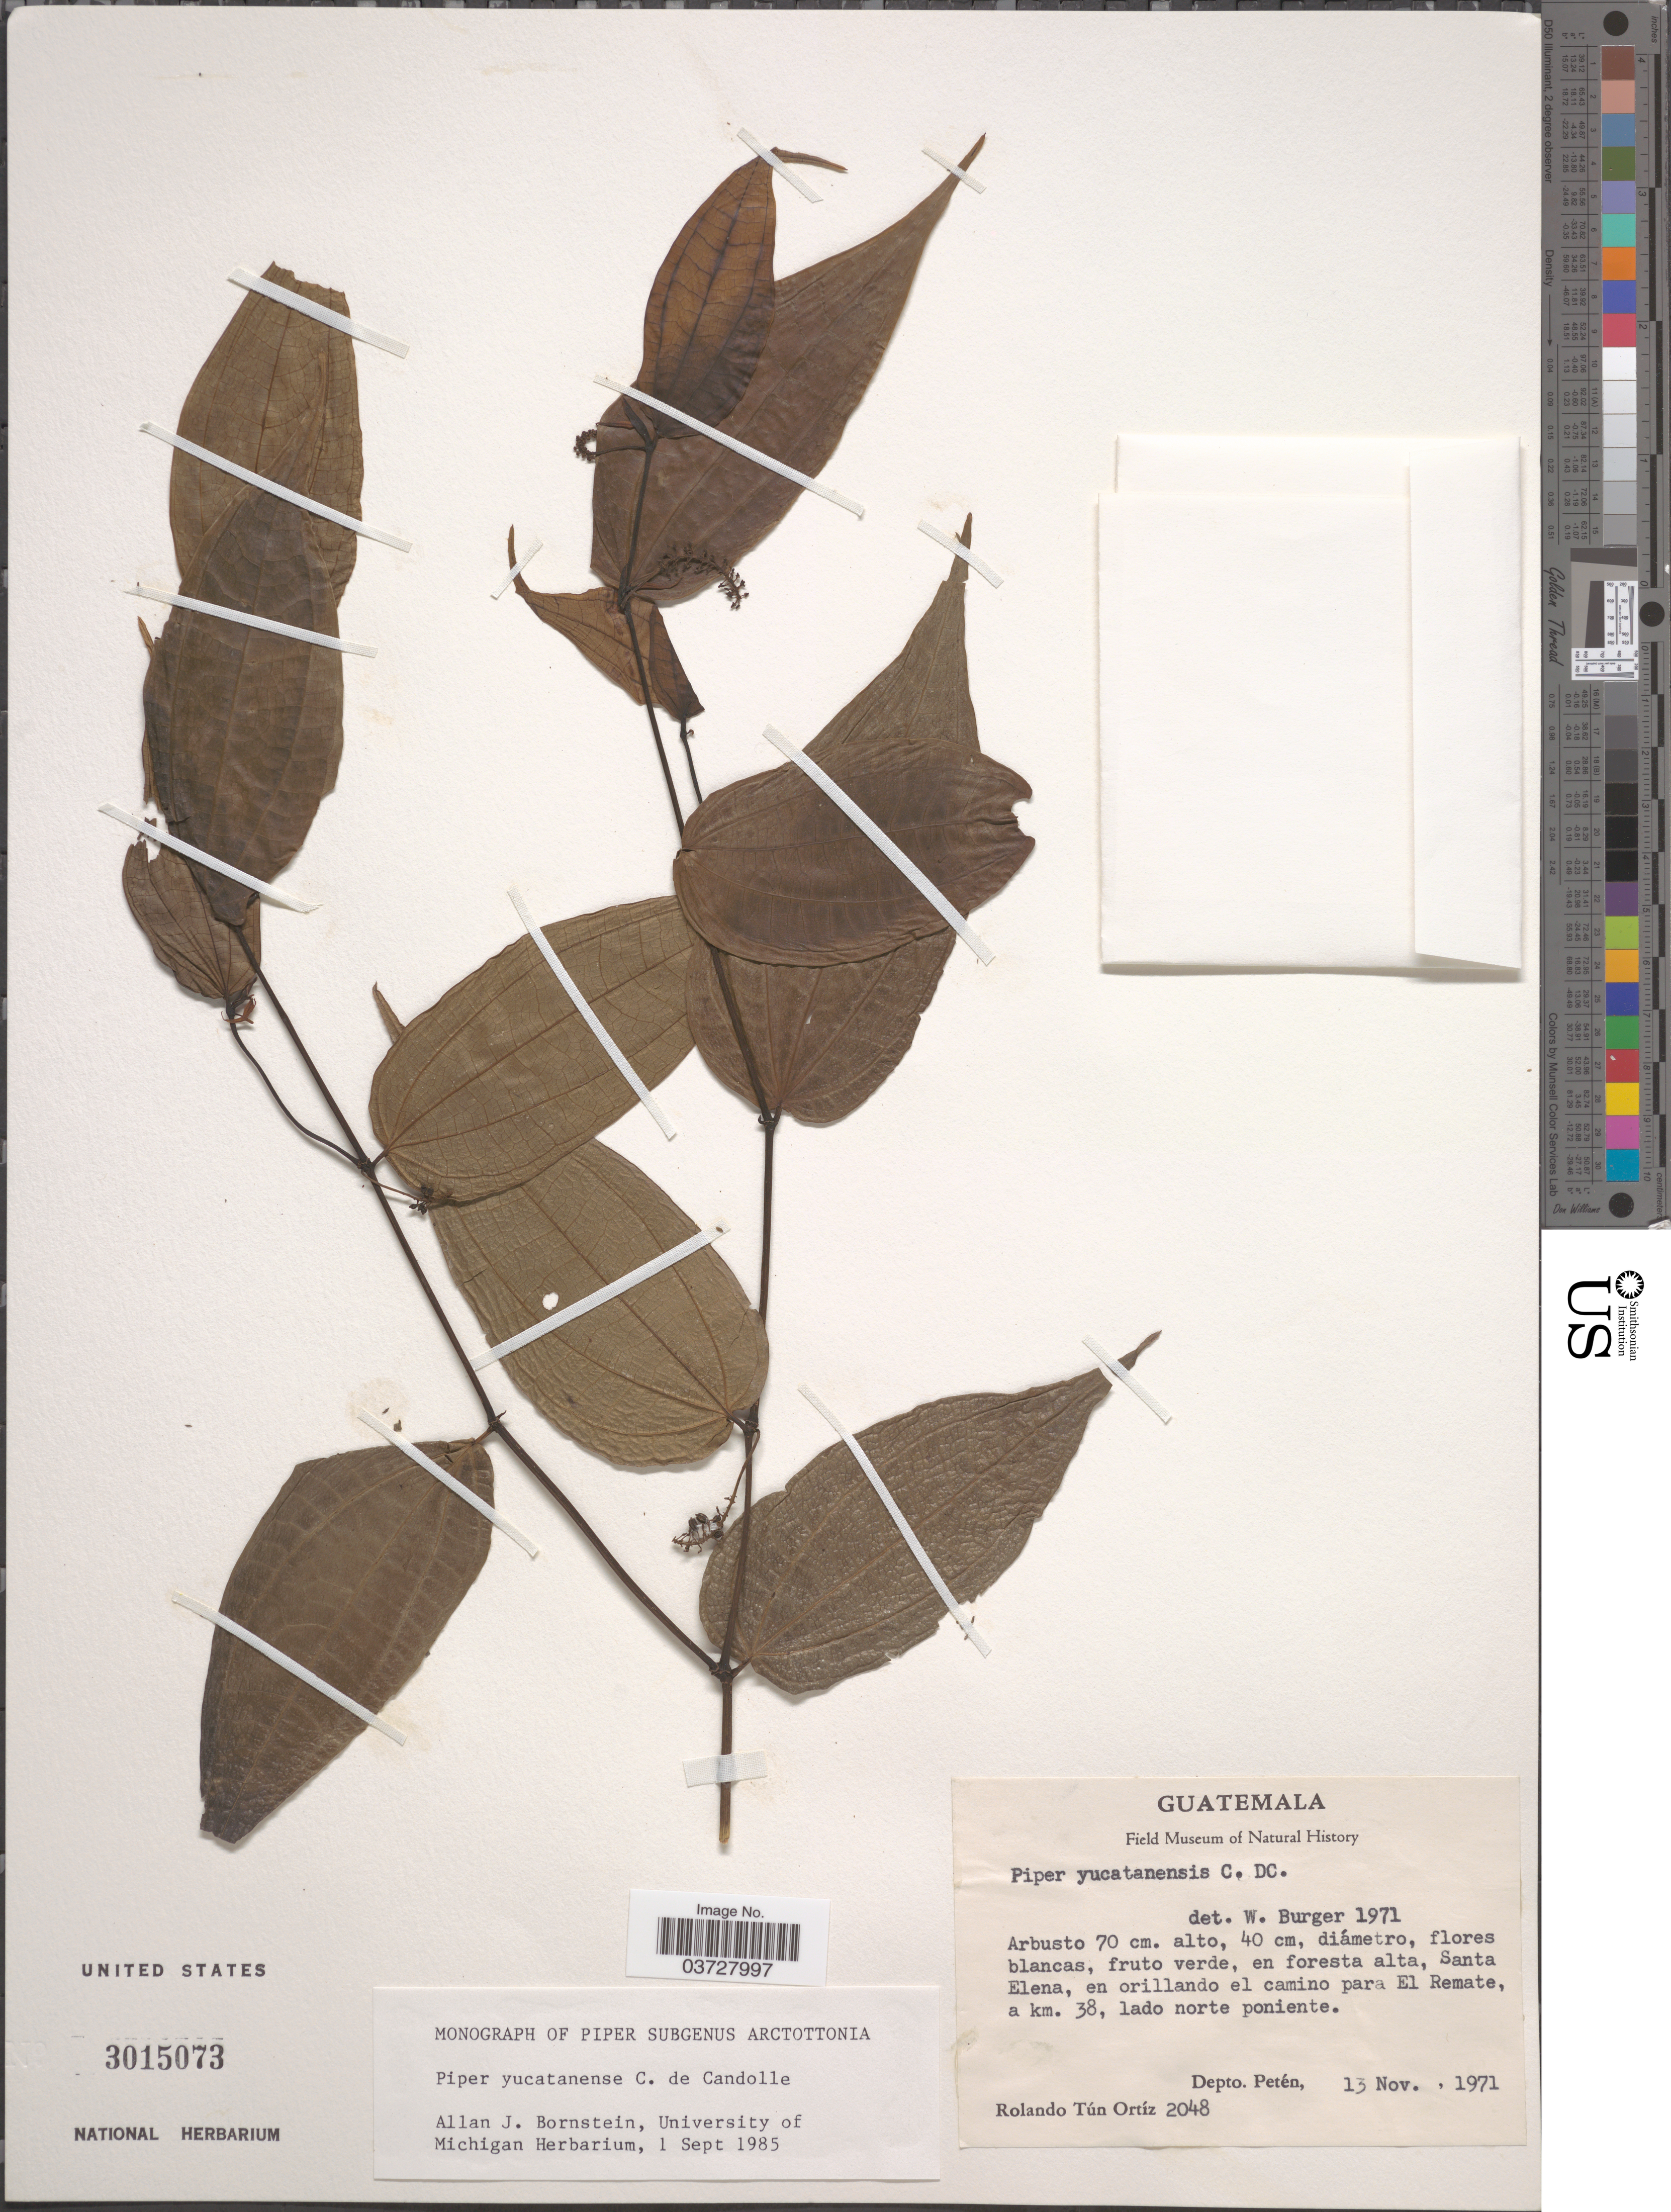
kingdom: Plantae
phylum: Tracheophyta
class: Magnoliopsida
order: Piperales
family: Piperaceae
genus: Piper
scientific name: Piper yucatanense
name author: DC.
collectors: R. T. Ortíz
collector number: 2048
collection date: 1971-11-13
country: Guatemala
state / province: El Peten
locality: Santa Elena, en orillando el camino para El Remate, a km. 38, lado norte poniente. Depto. Petén.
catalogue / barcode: US 3015073